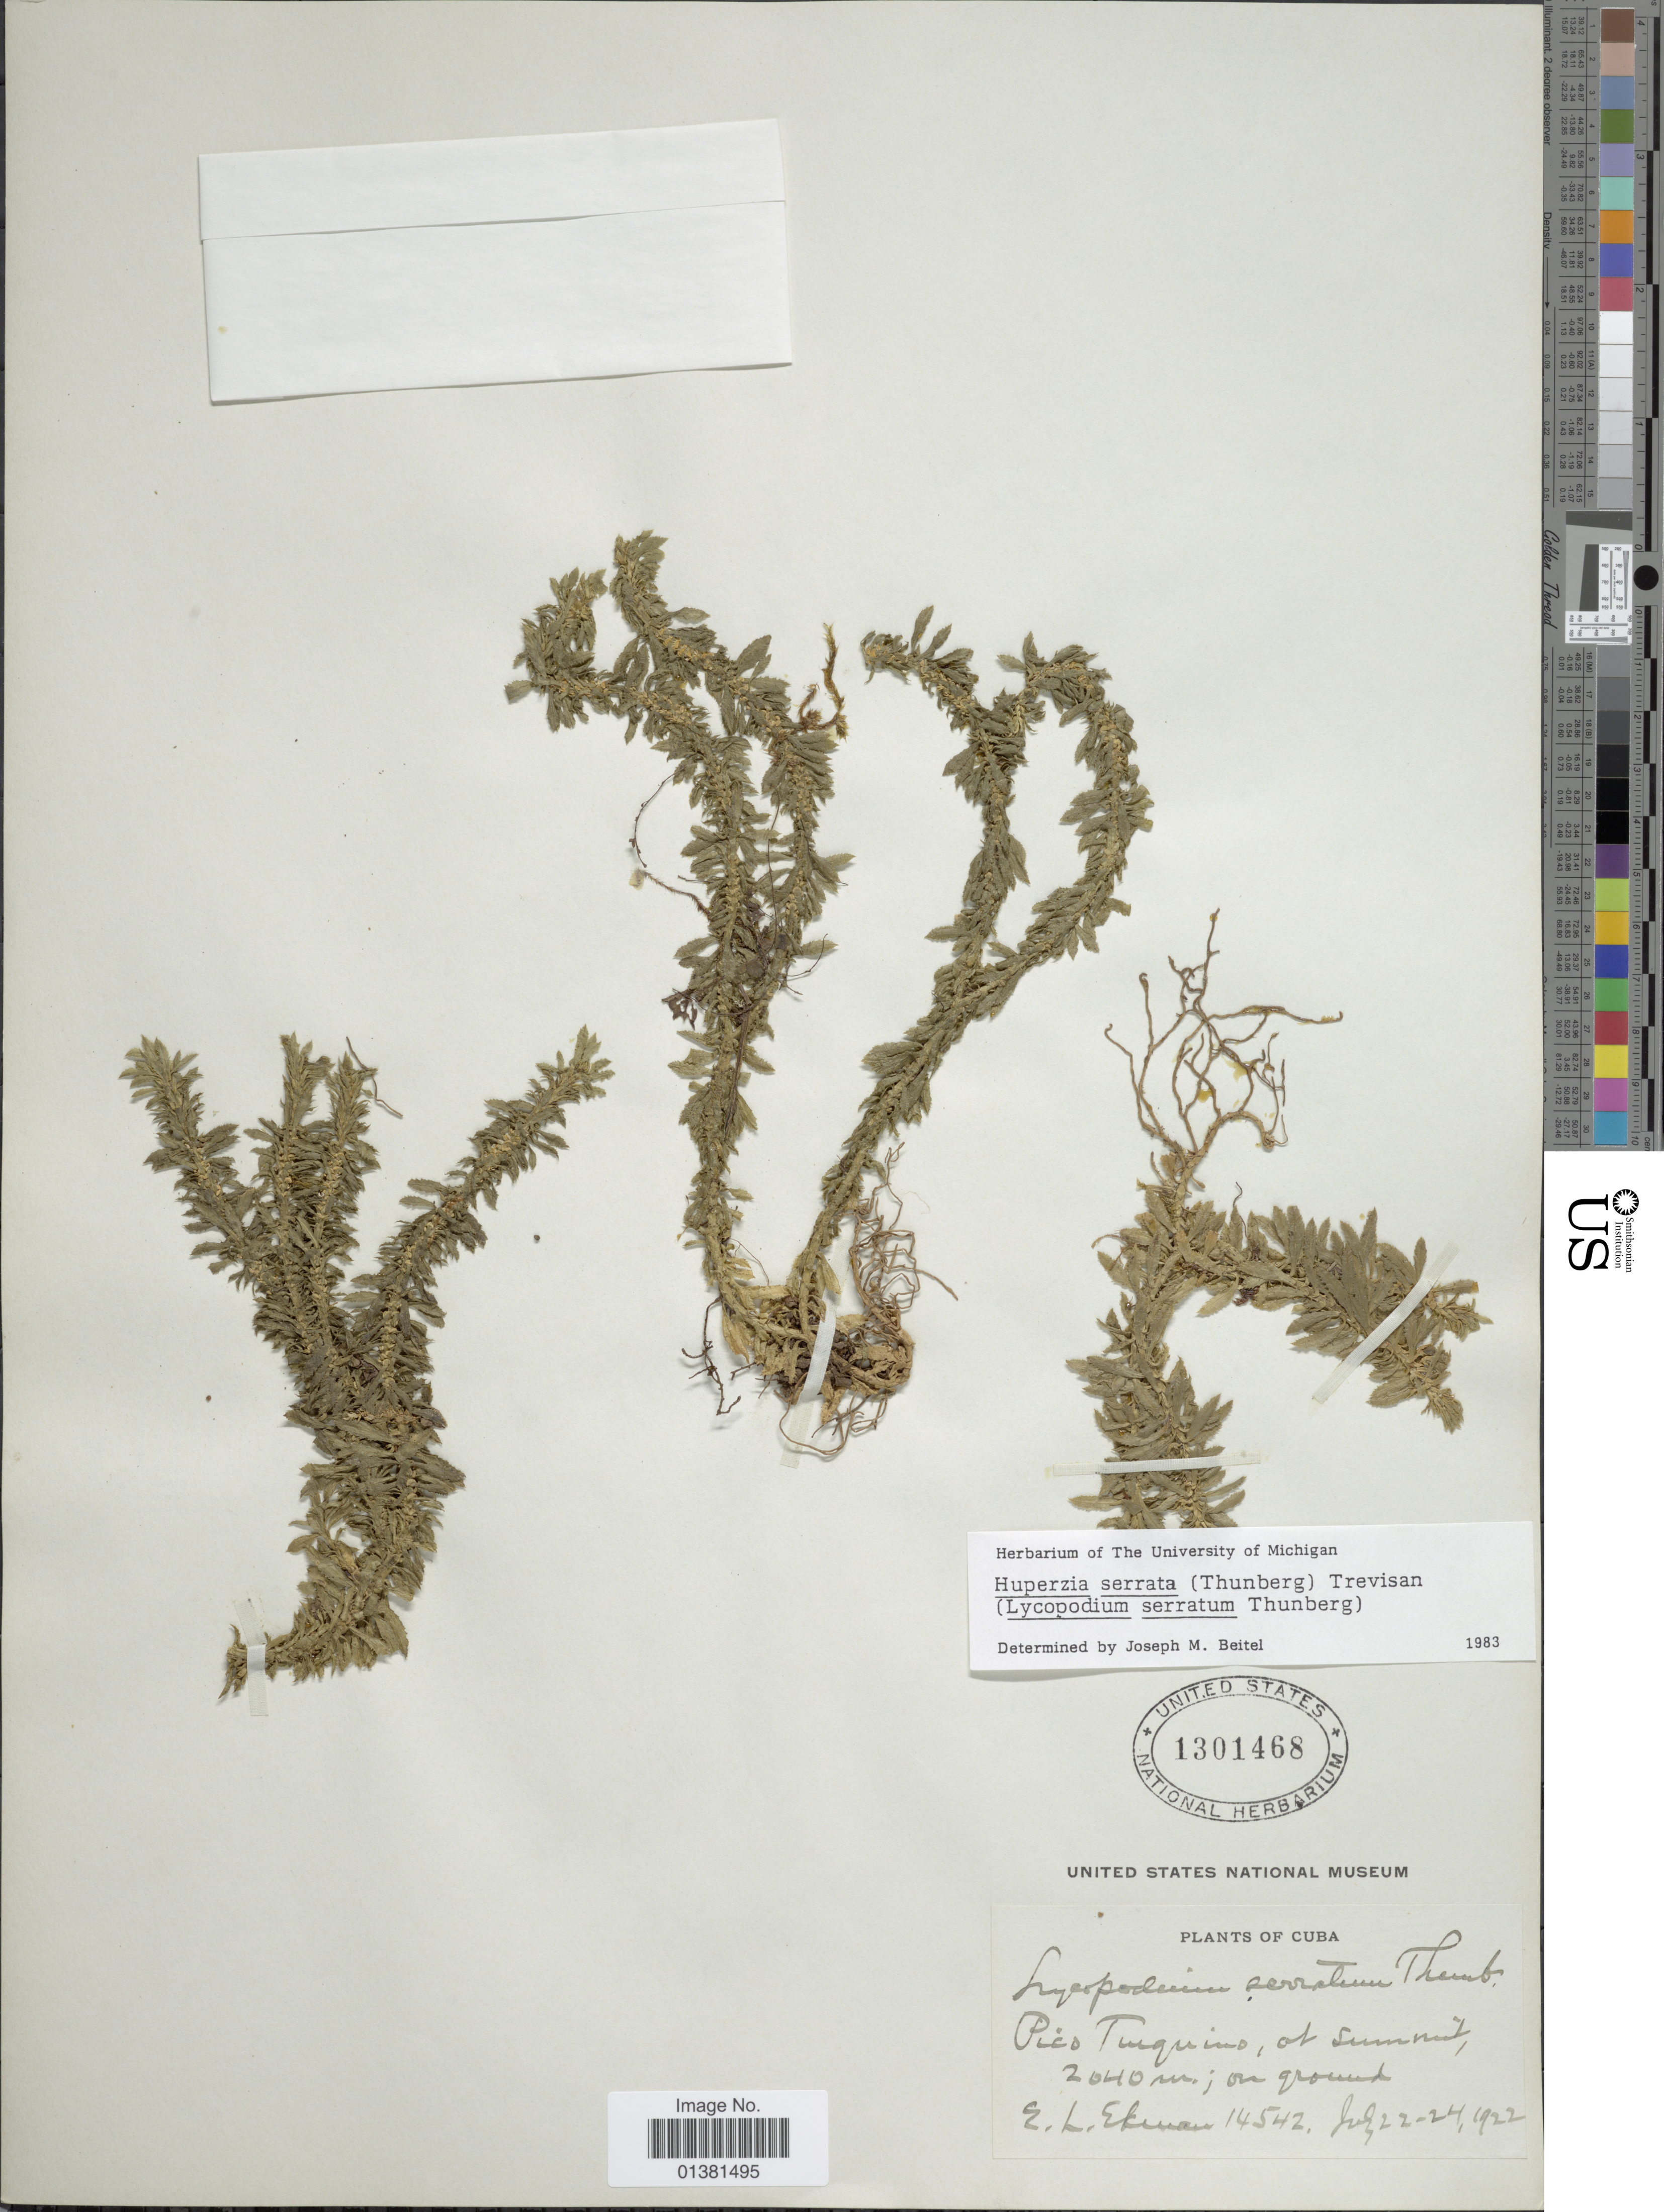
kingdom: Plantae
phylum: Tracheophyta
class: Lycopodiopsida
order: Lycopodiales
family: Lycopodiaceae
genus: Huperzia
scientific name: Huperzia serrata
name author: (Thunb.) Trevis.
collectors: E. L. Ekman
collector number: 14542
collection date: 1922-07-22/1922-07-24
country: Cuba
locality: Pico Turquino of Summit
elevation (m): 2040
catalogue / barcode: US 1301468